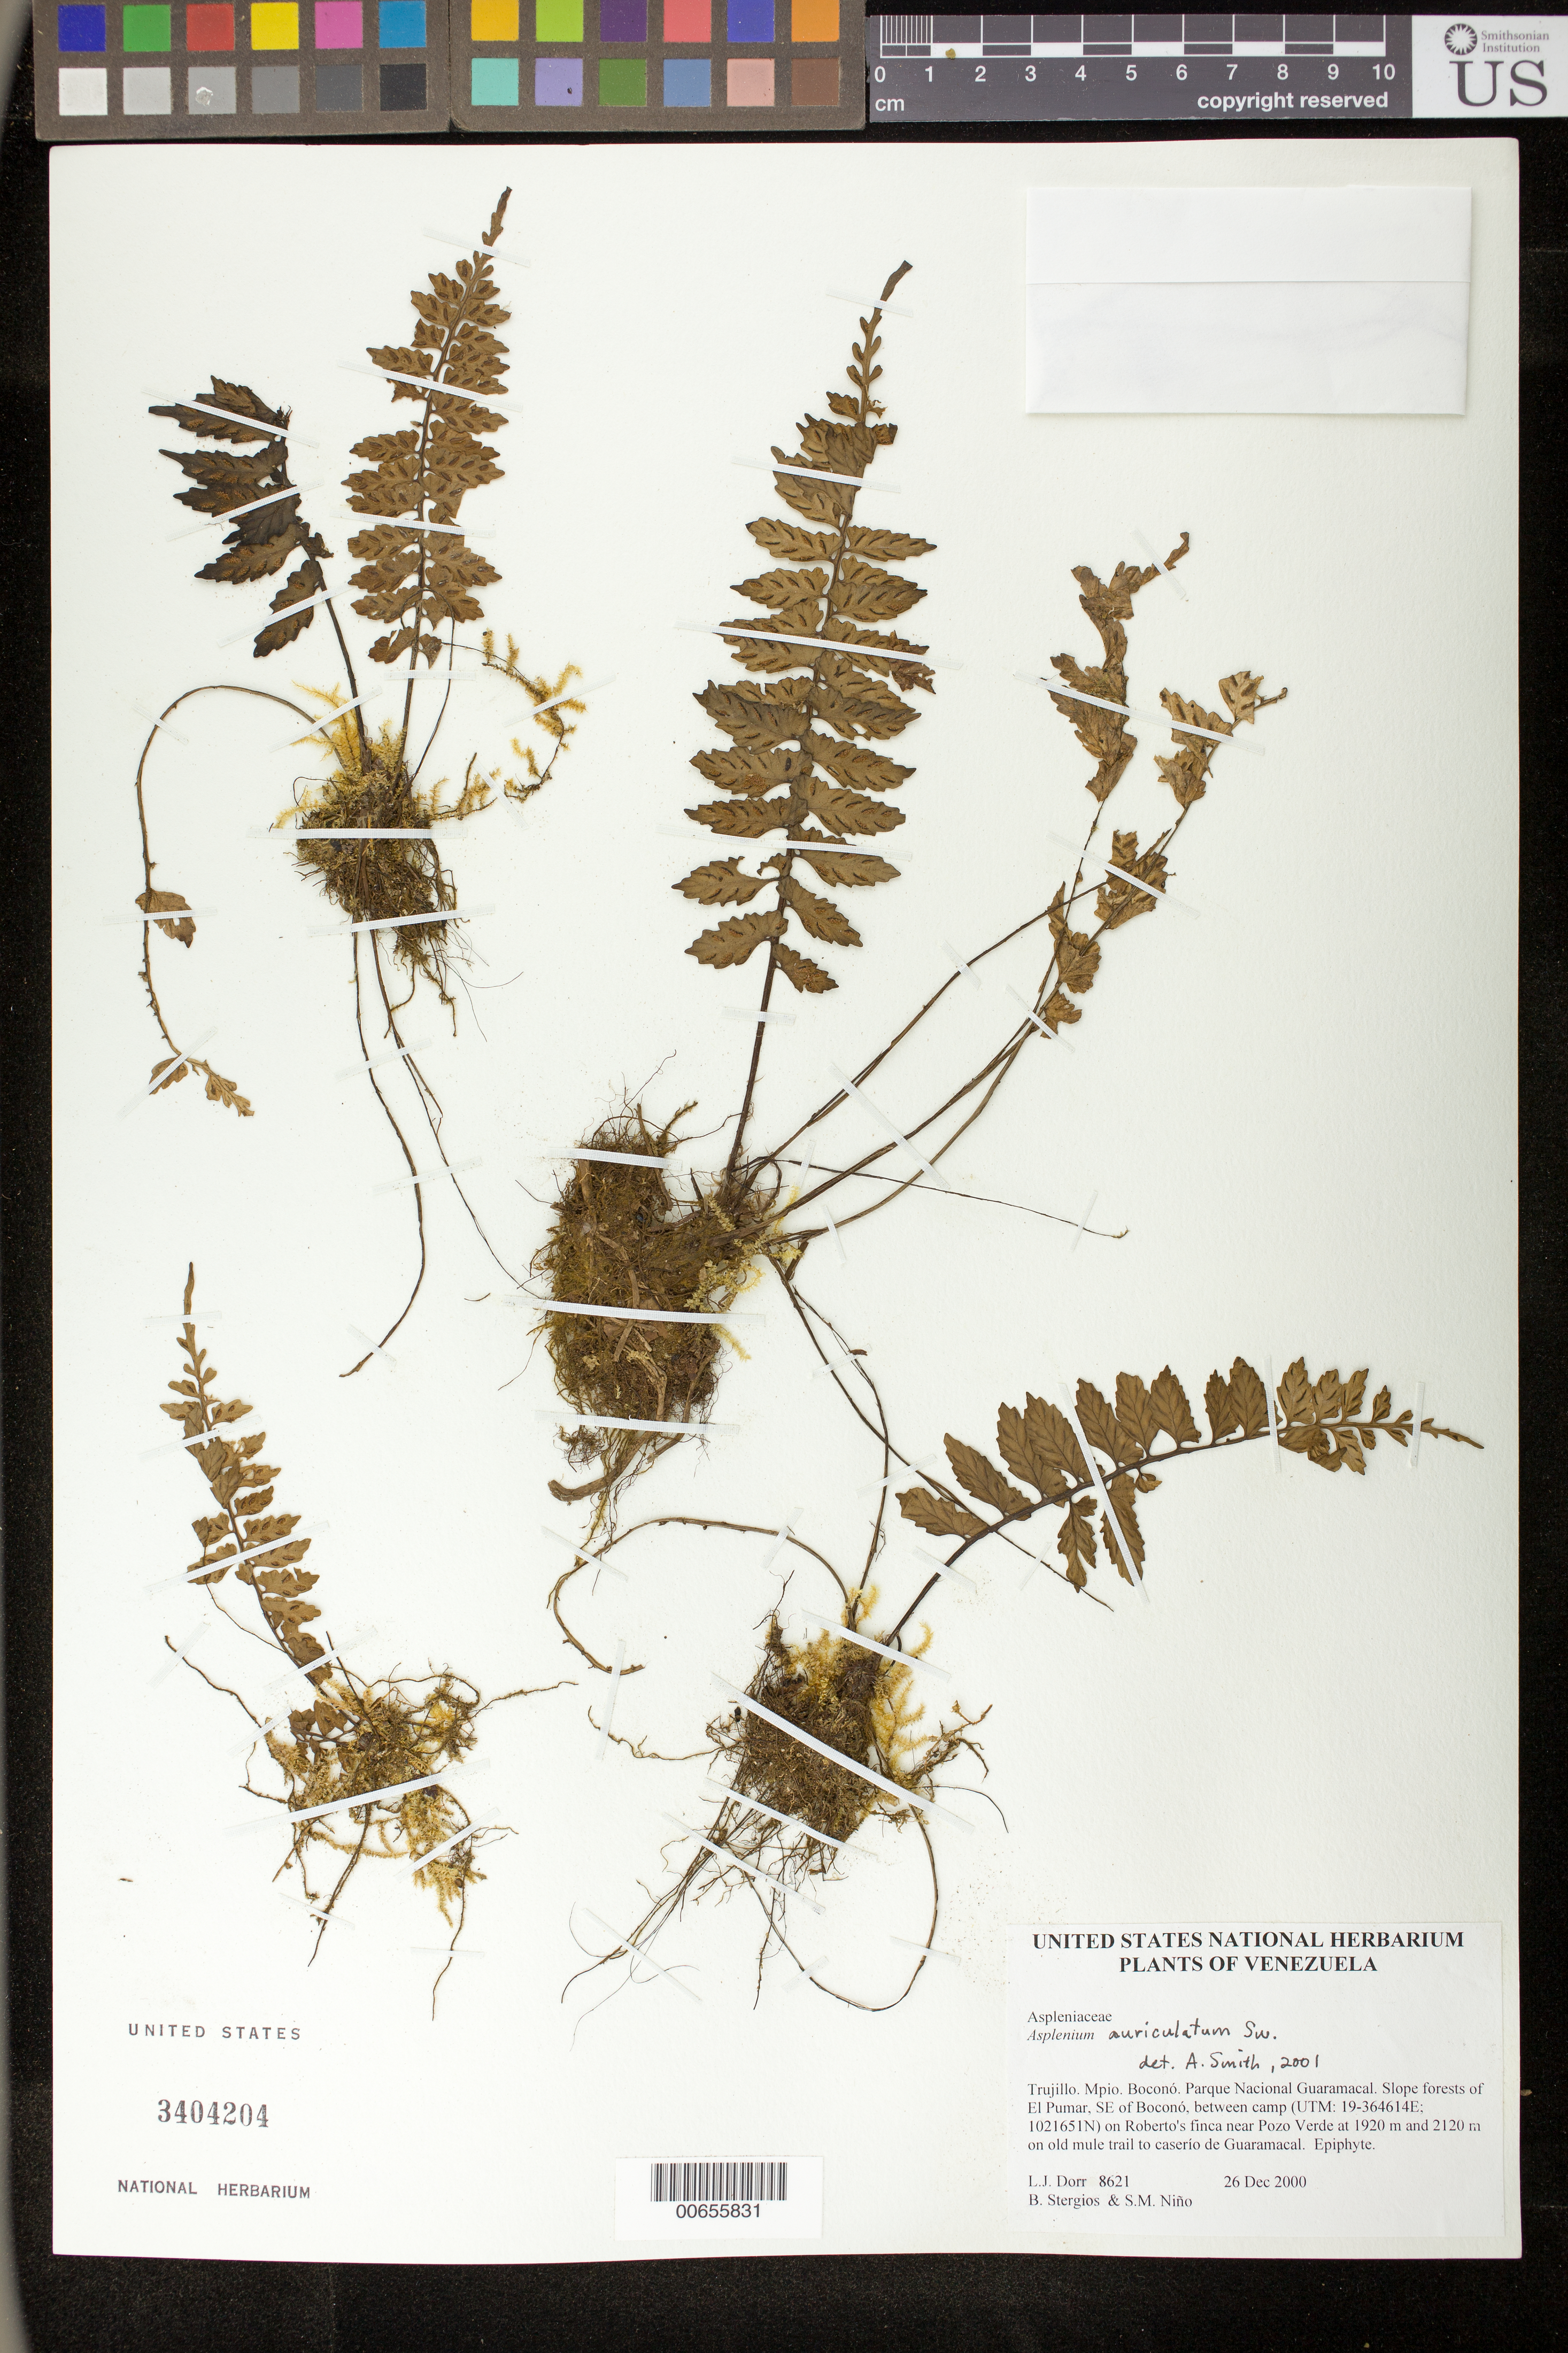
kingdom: Plantae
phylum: Tracheophyta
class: Polypodiopsida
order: Polypodiales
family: Aspleniaceae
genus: Asplenium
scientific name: Asplenium auriculatum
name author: Sw.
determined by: Smith, Alan R., (UC)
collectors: L. J. Dorr, B. G. Stergios & S. M. Niño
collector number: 8621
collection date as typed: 26 Dec 2000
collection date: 2000-12-26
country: Venezuela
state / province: Trujillo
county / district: Boconó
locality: Parque Nacional Guaramacal. El Pumar, SE of Boconó, between camp on Roberto's finca near Pozo Verde at 1920 m and 2120 m on old mule trail to caserío de Guaramacal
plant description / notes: PORT, US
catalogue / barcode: US 3404204